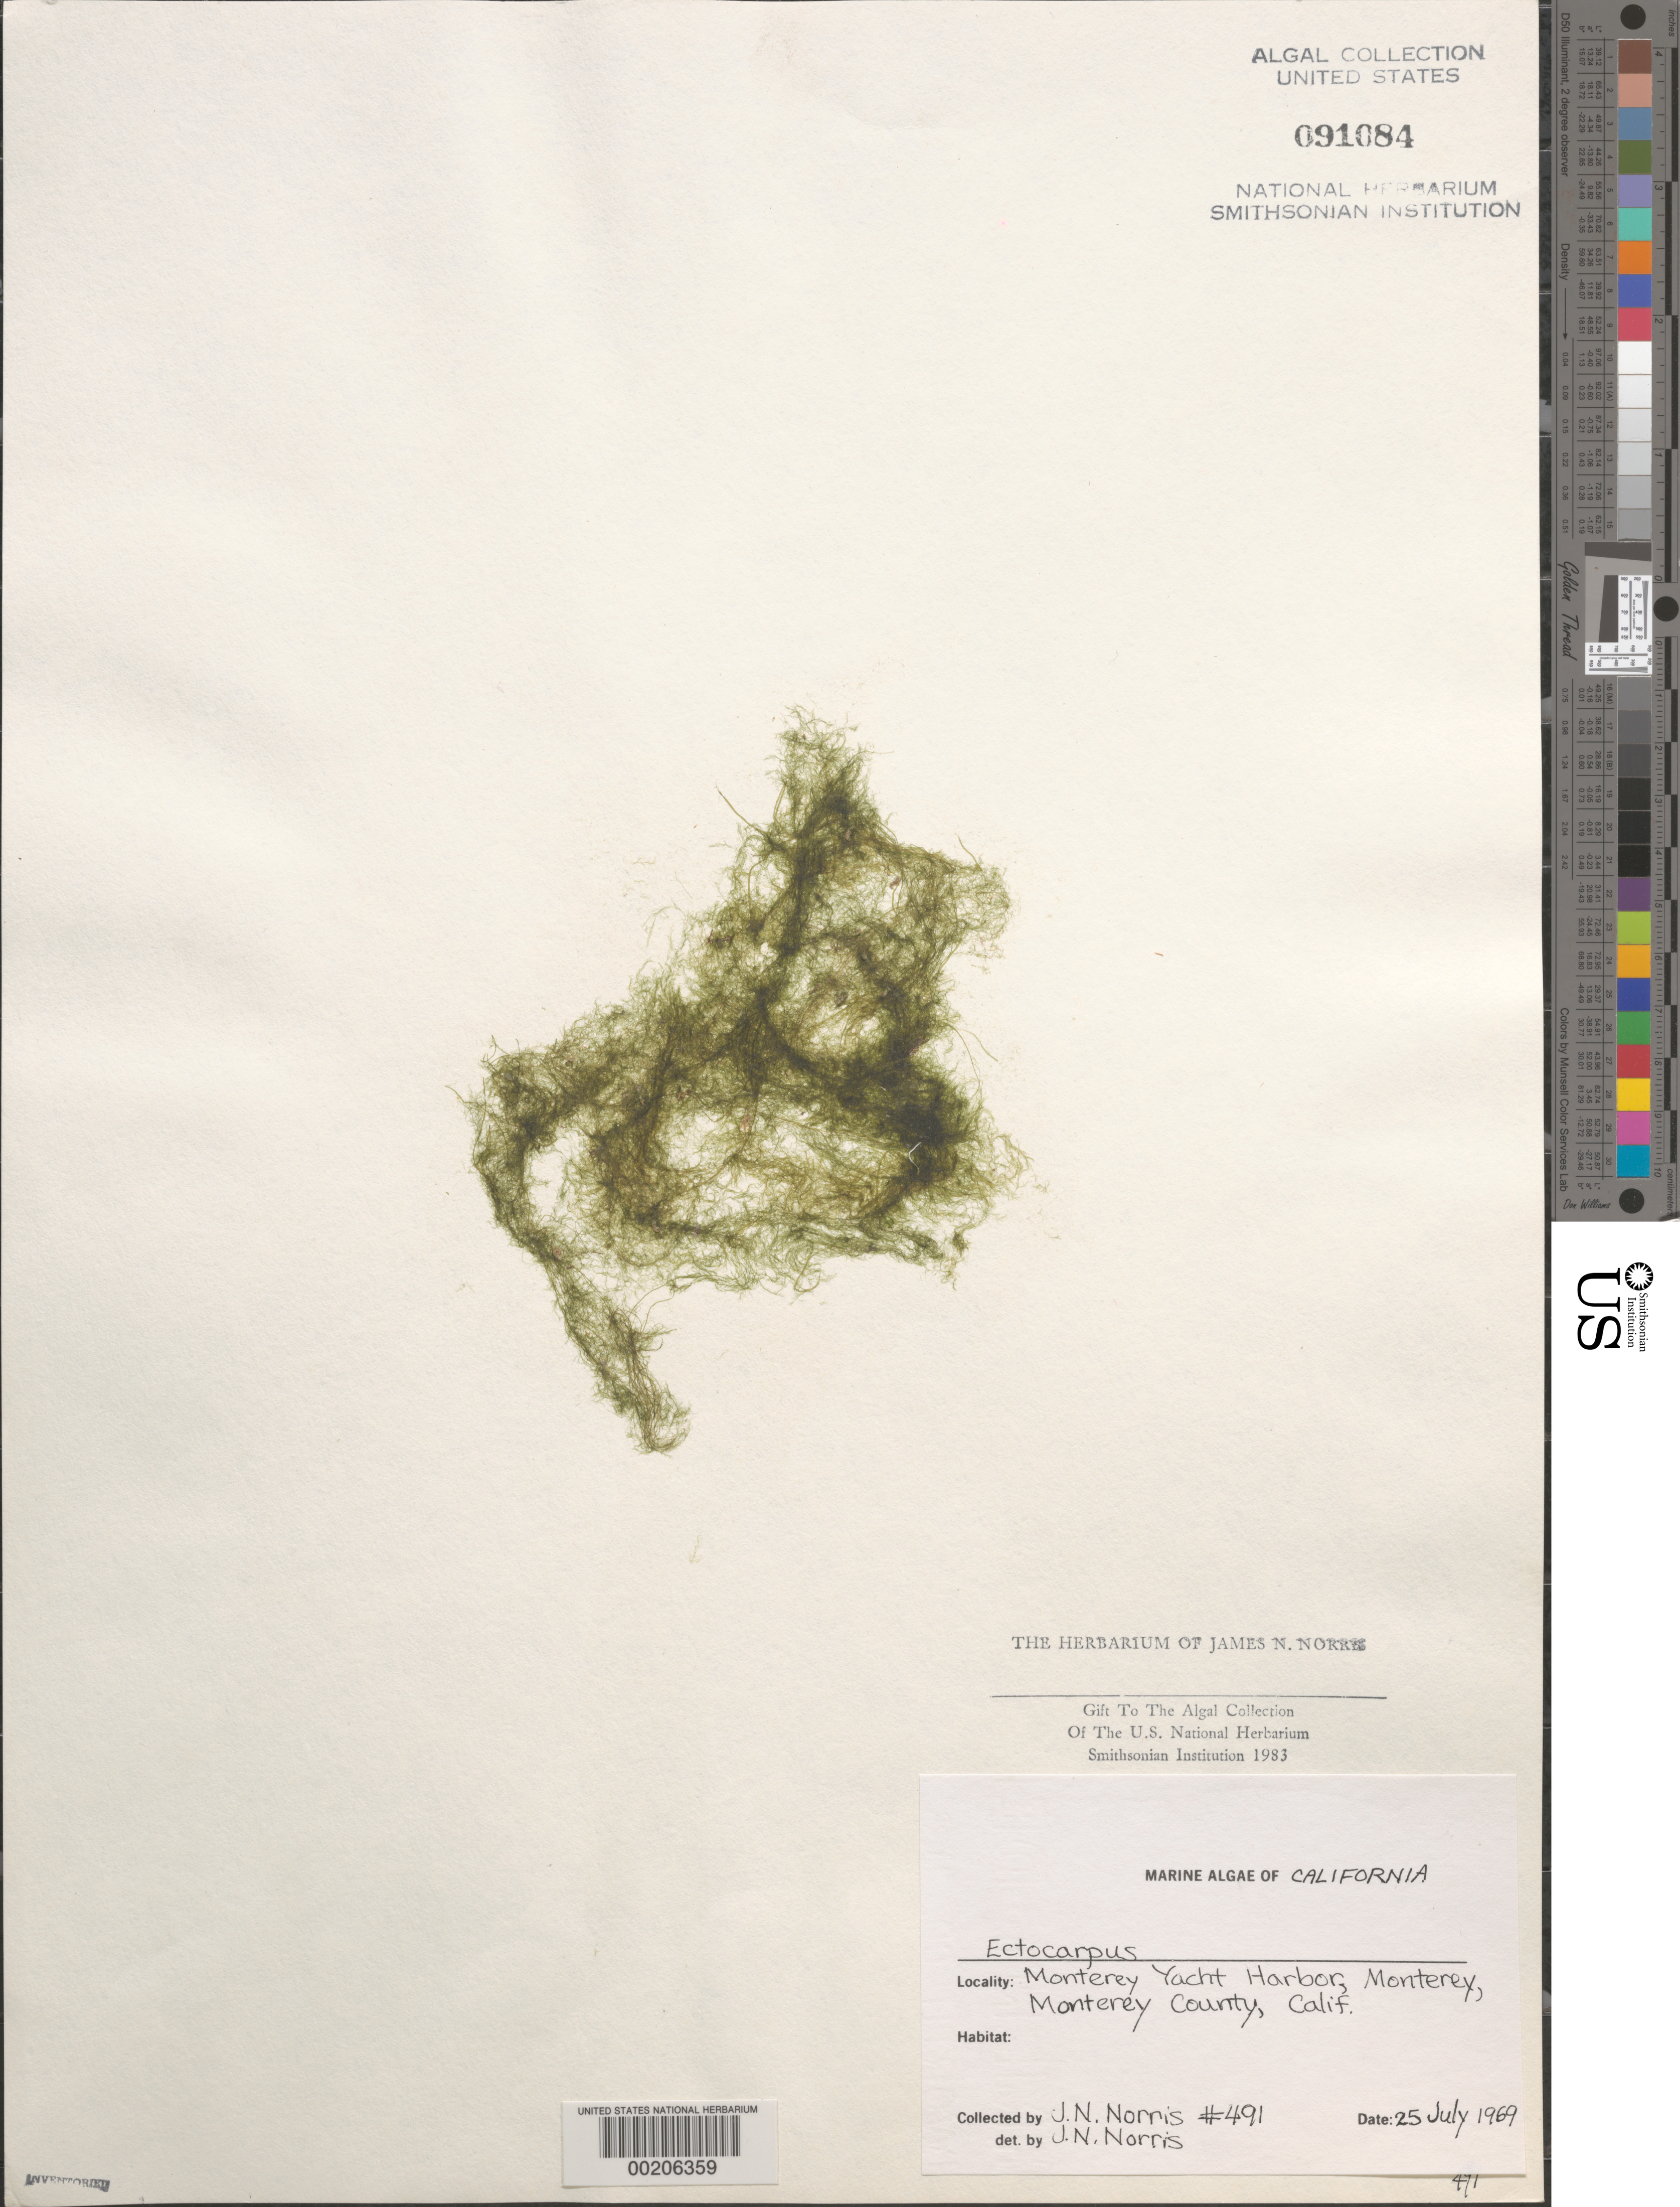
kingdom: Chromista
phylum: Ochrophyta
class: Phaeophyceae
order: Ectocarpales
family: Ectocarpaceae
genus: Ectocarpus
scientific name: Ectocarpus sp.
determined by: Norris, James N.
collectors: J. N. Norris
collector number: JN-491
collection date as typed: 25 Jul 1969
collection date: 1969-07-25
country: United States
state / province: California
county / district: Monterey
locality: Monterey Yacht Harbor, Monterey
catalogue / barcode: US 91084